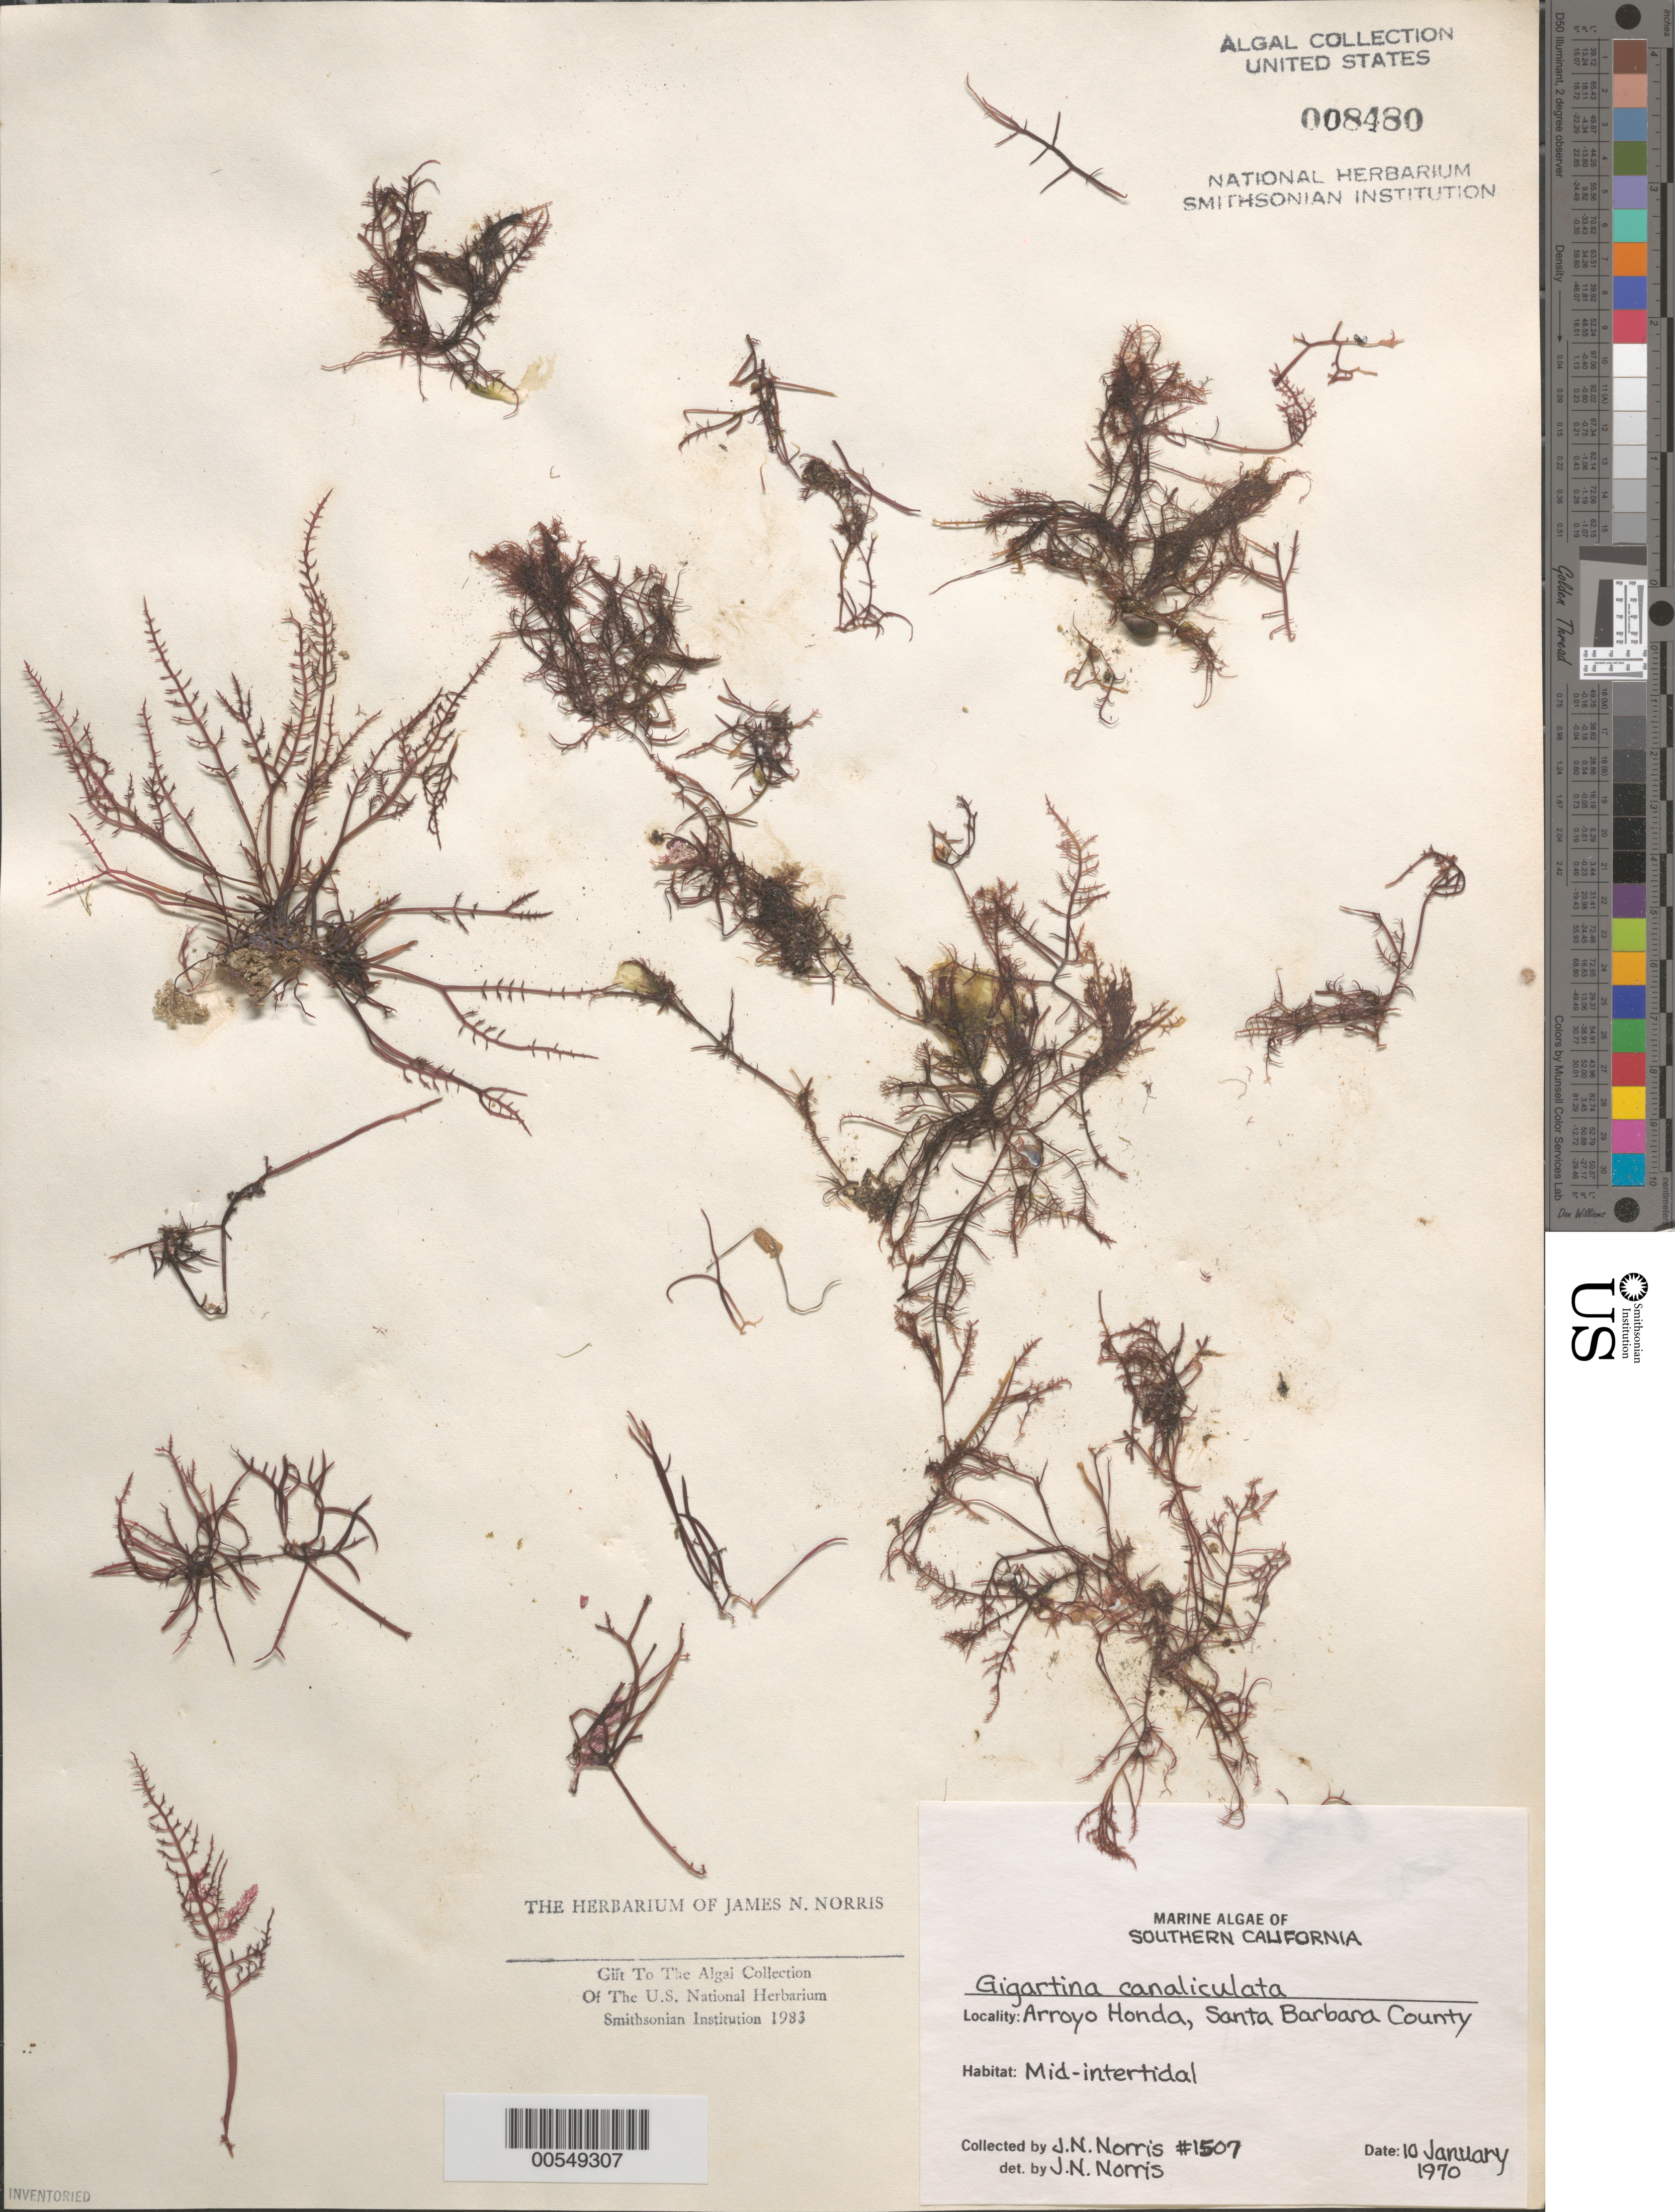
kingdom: Plantae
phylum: Rhodophyta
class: Florideophyceae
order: Gigartinales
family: Gigartinaceae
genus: Chondracanthus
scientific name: Chondracanthus canaliculatus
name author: (Harv.) Guiry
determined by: Algae name updating Project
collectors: J. N. Norris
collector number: JN-1507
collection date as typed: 10 Jan 1970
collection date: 1970-01-10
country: United States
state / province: California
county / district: Santa Barbara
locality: Arroyo Honda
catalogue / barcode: US 8480